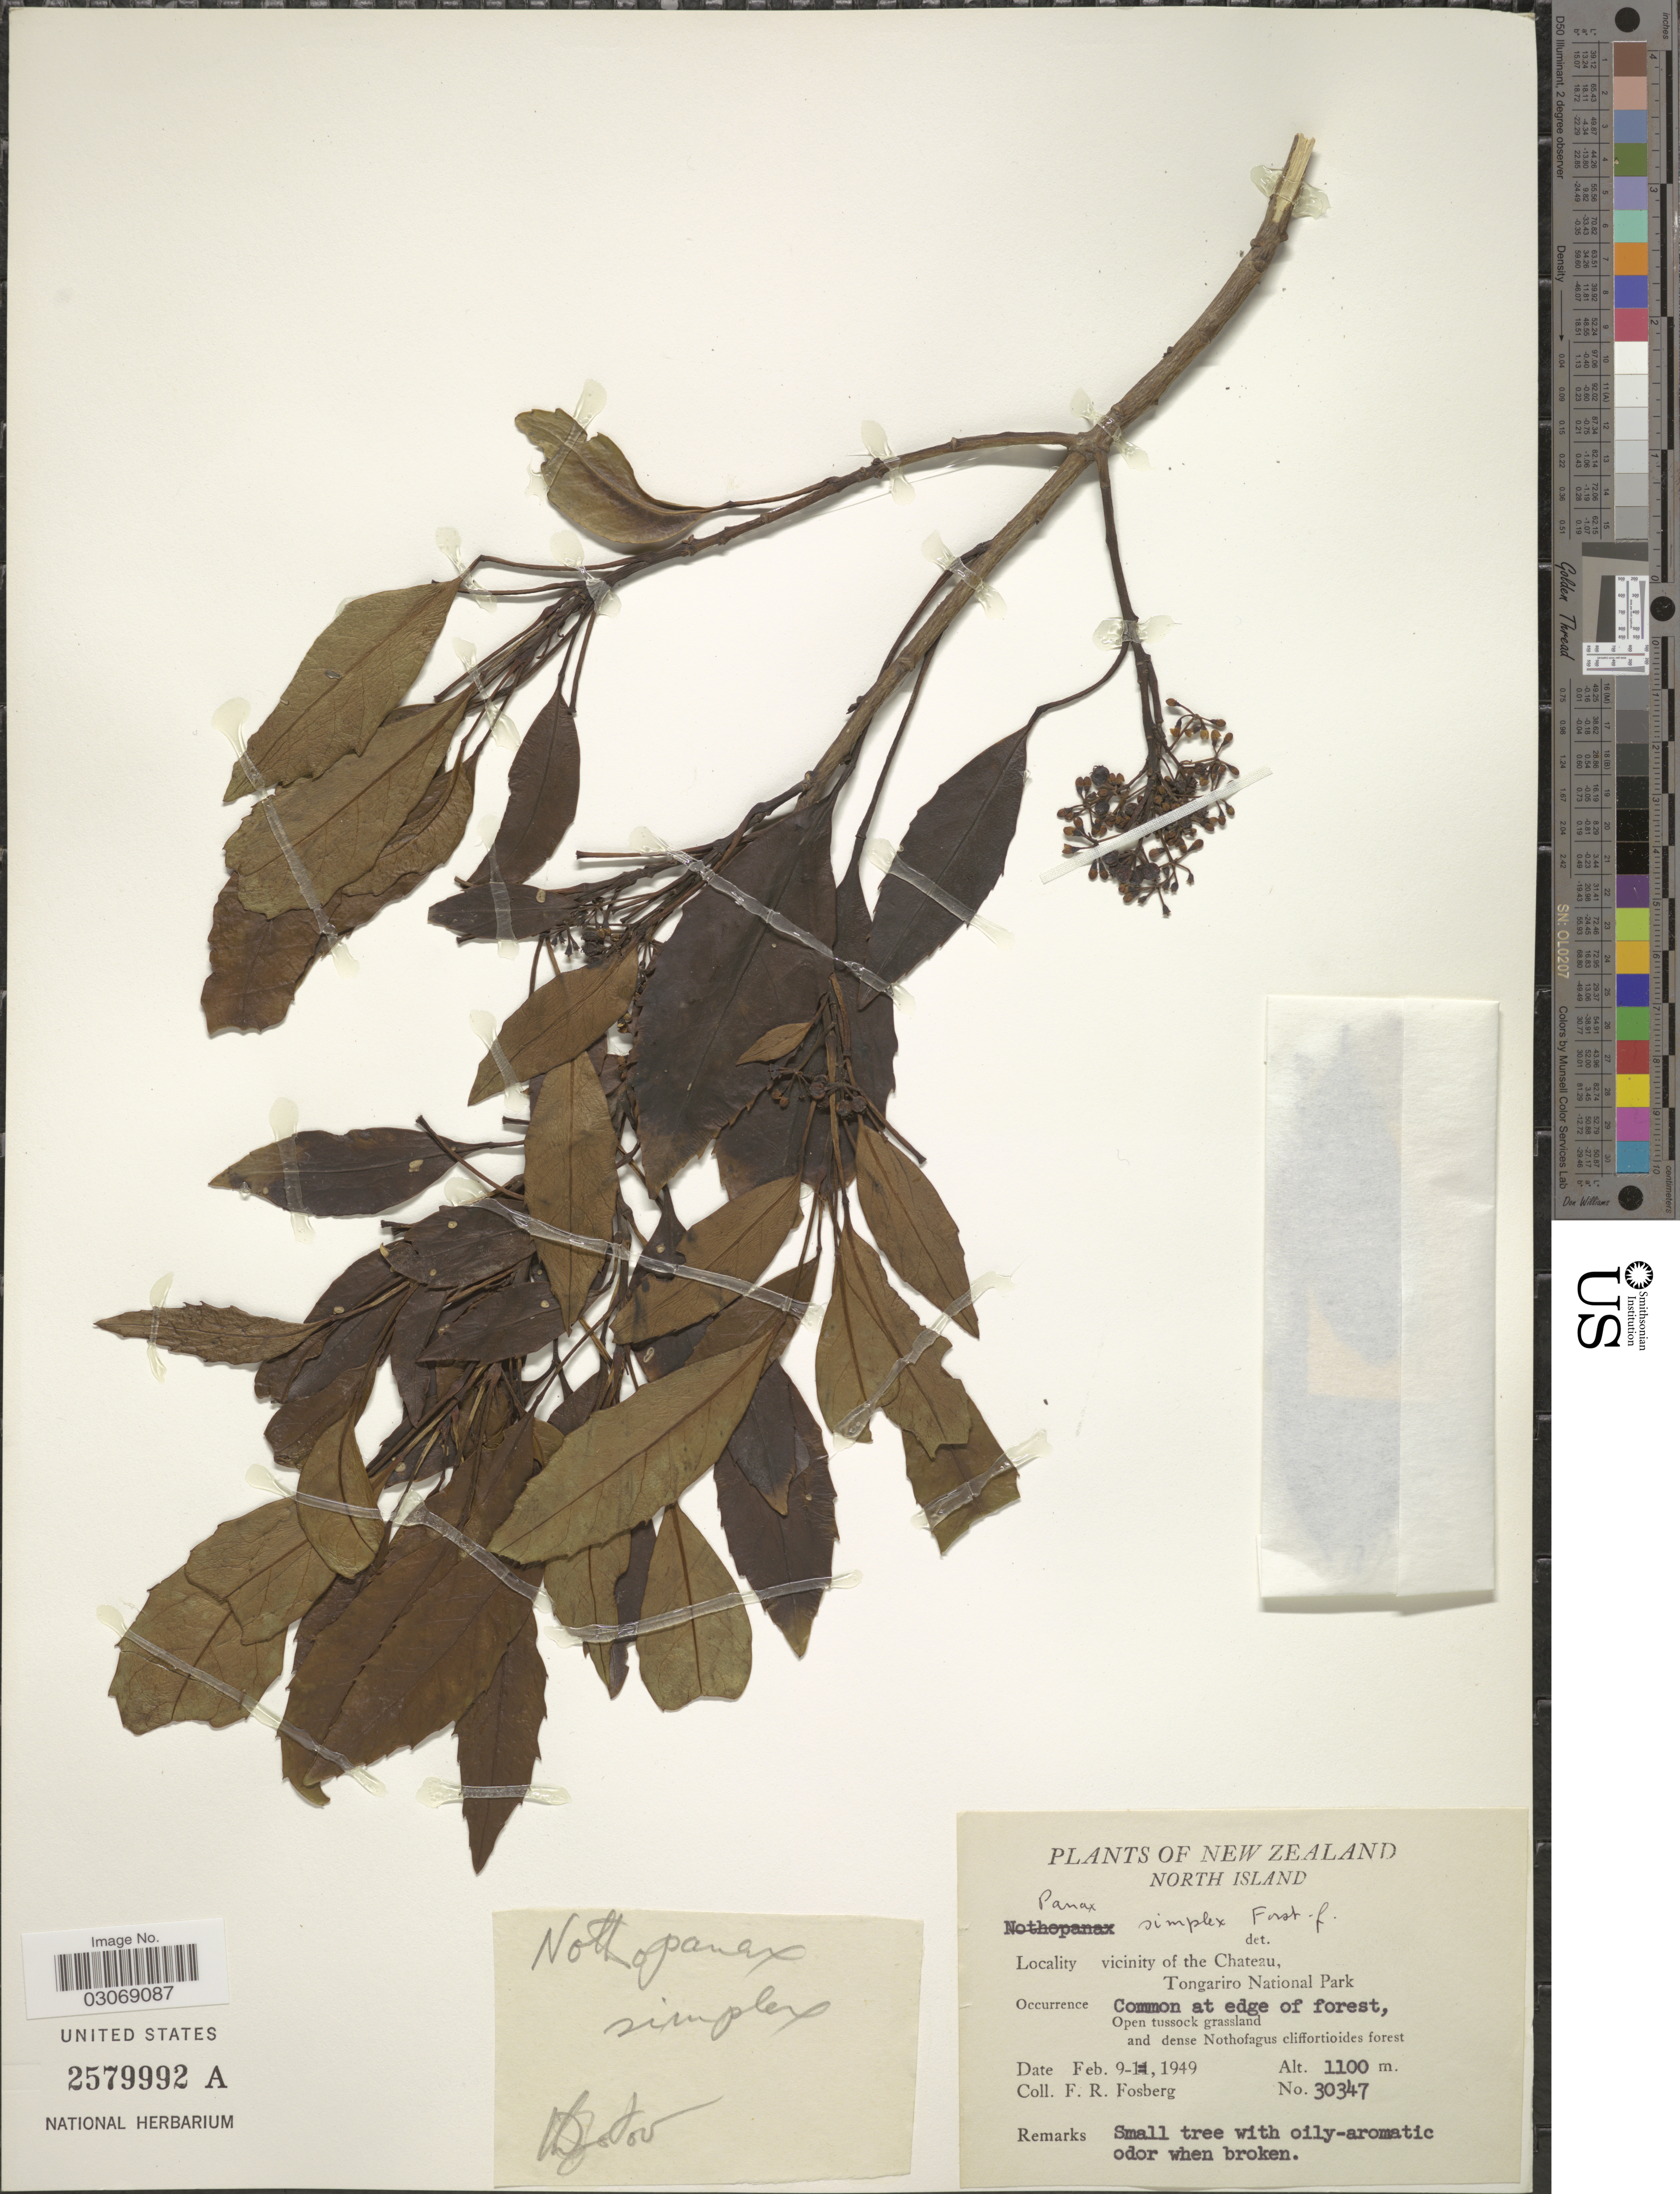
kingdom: Plantae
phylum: Tracheophyta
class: Magnoliopsida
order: Apiales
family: Araliaceae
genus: Nothopanax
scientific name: Nothopanax simplex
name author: (G. Forst.) Seem.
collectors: F. R. Fosberg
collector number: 30347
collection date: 1949-02-09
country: New Zealand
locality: North Island, vicinity of the Chateau, Tongariro National Park.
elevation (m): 1100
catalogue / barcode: US 2579992A